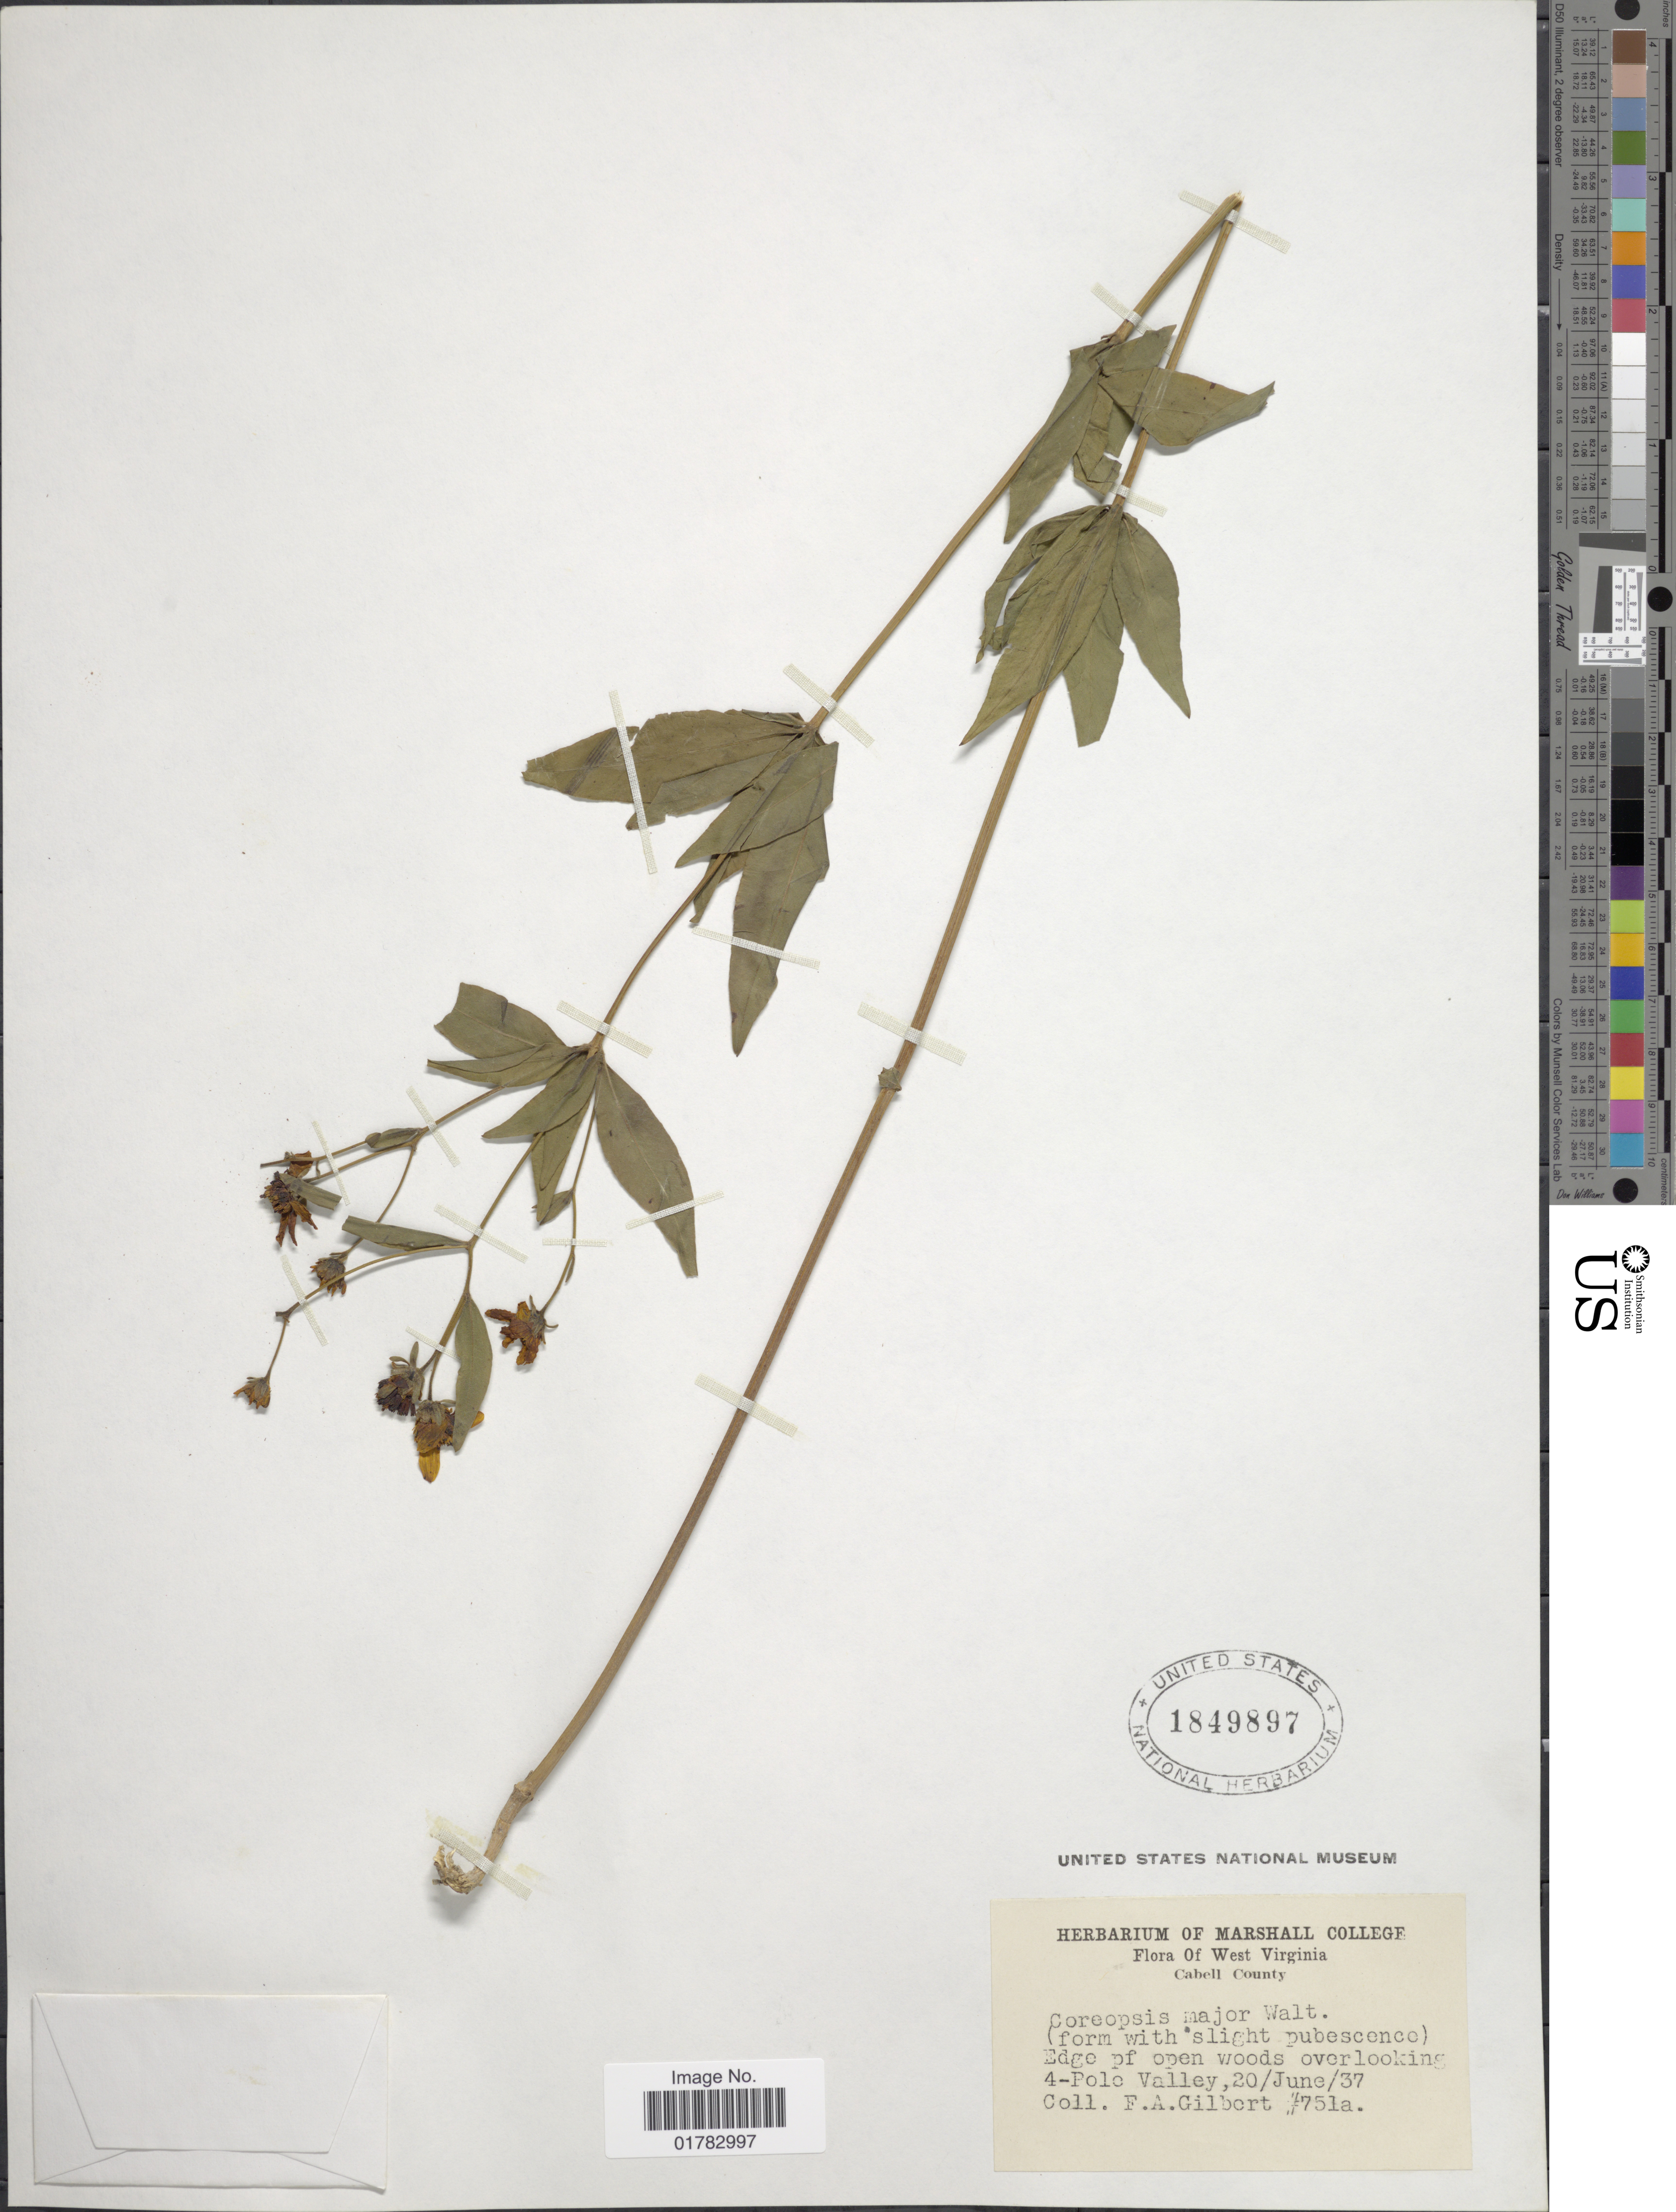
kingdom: Plantae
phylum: Tracheophyta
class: Magnoliopsida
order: Asterales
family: Asteraceae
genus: Coreopsis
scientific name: Coreopsis major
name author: Walter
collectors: F. A. Gilbert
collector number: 751a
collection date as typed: Transcribed d/m/y: 20/6/37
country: United States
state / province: West Virginia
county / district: Cabell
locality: Cabell County, edge of open woods overlooking 4-Pole Valley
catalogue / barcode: US 1849897